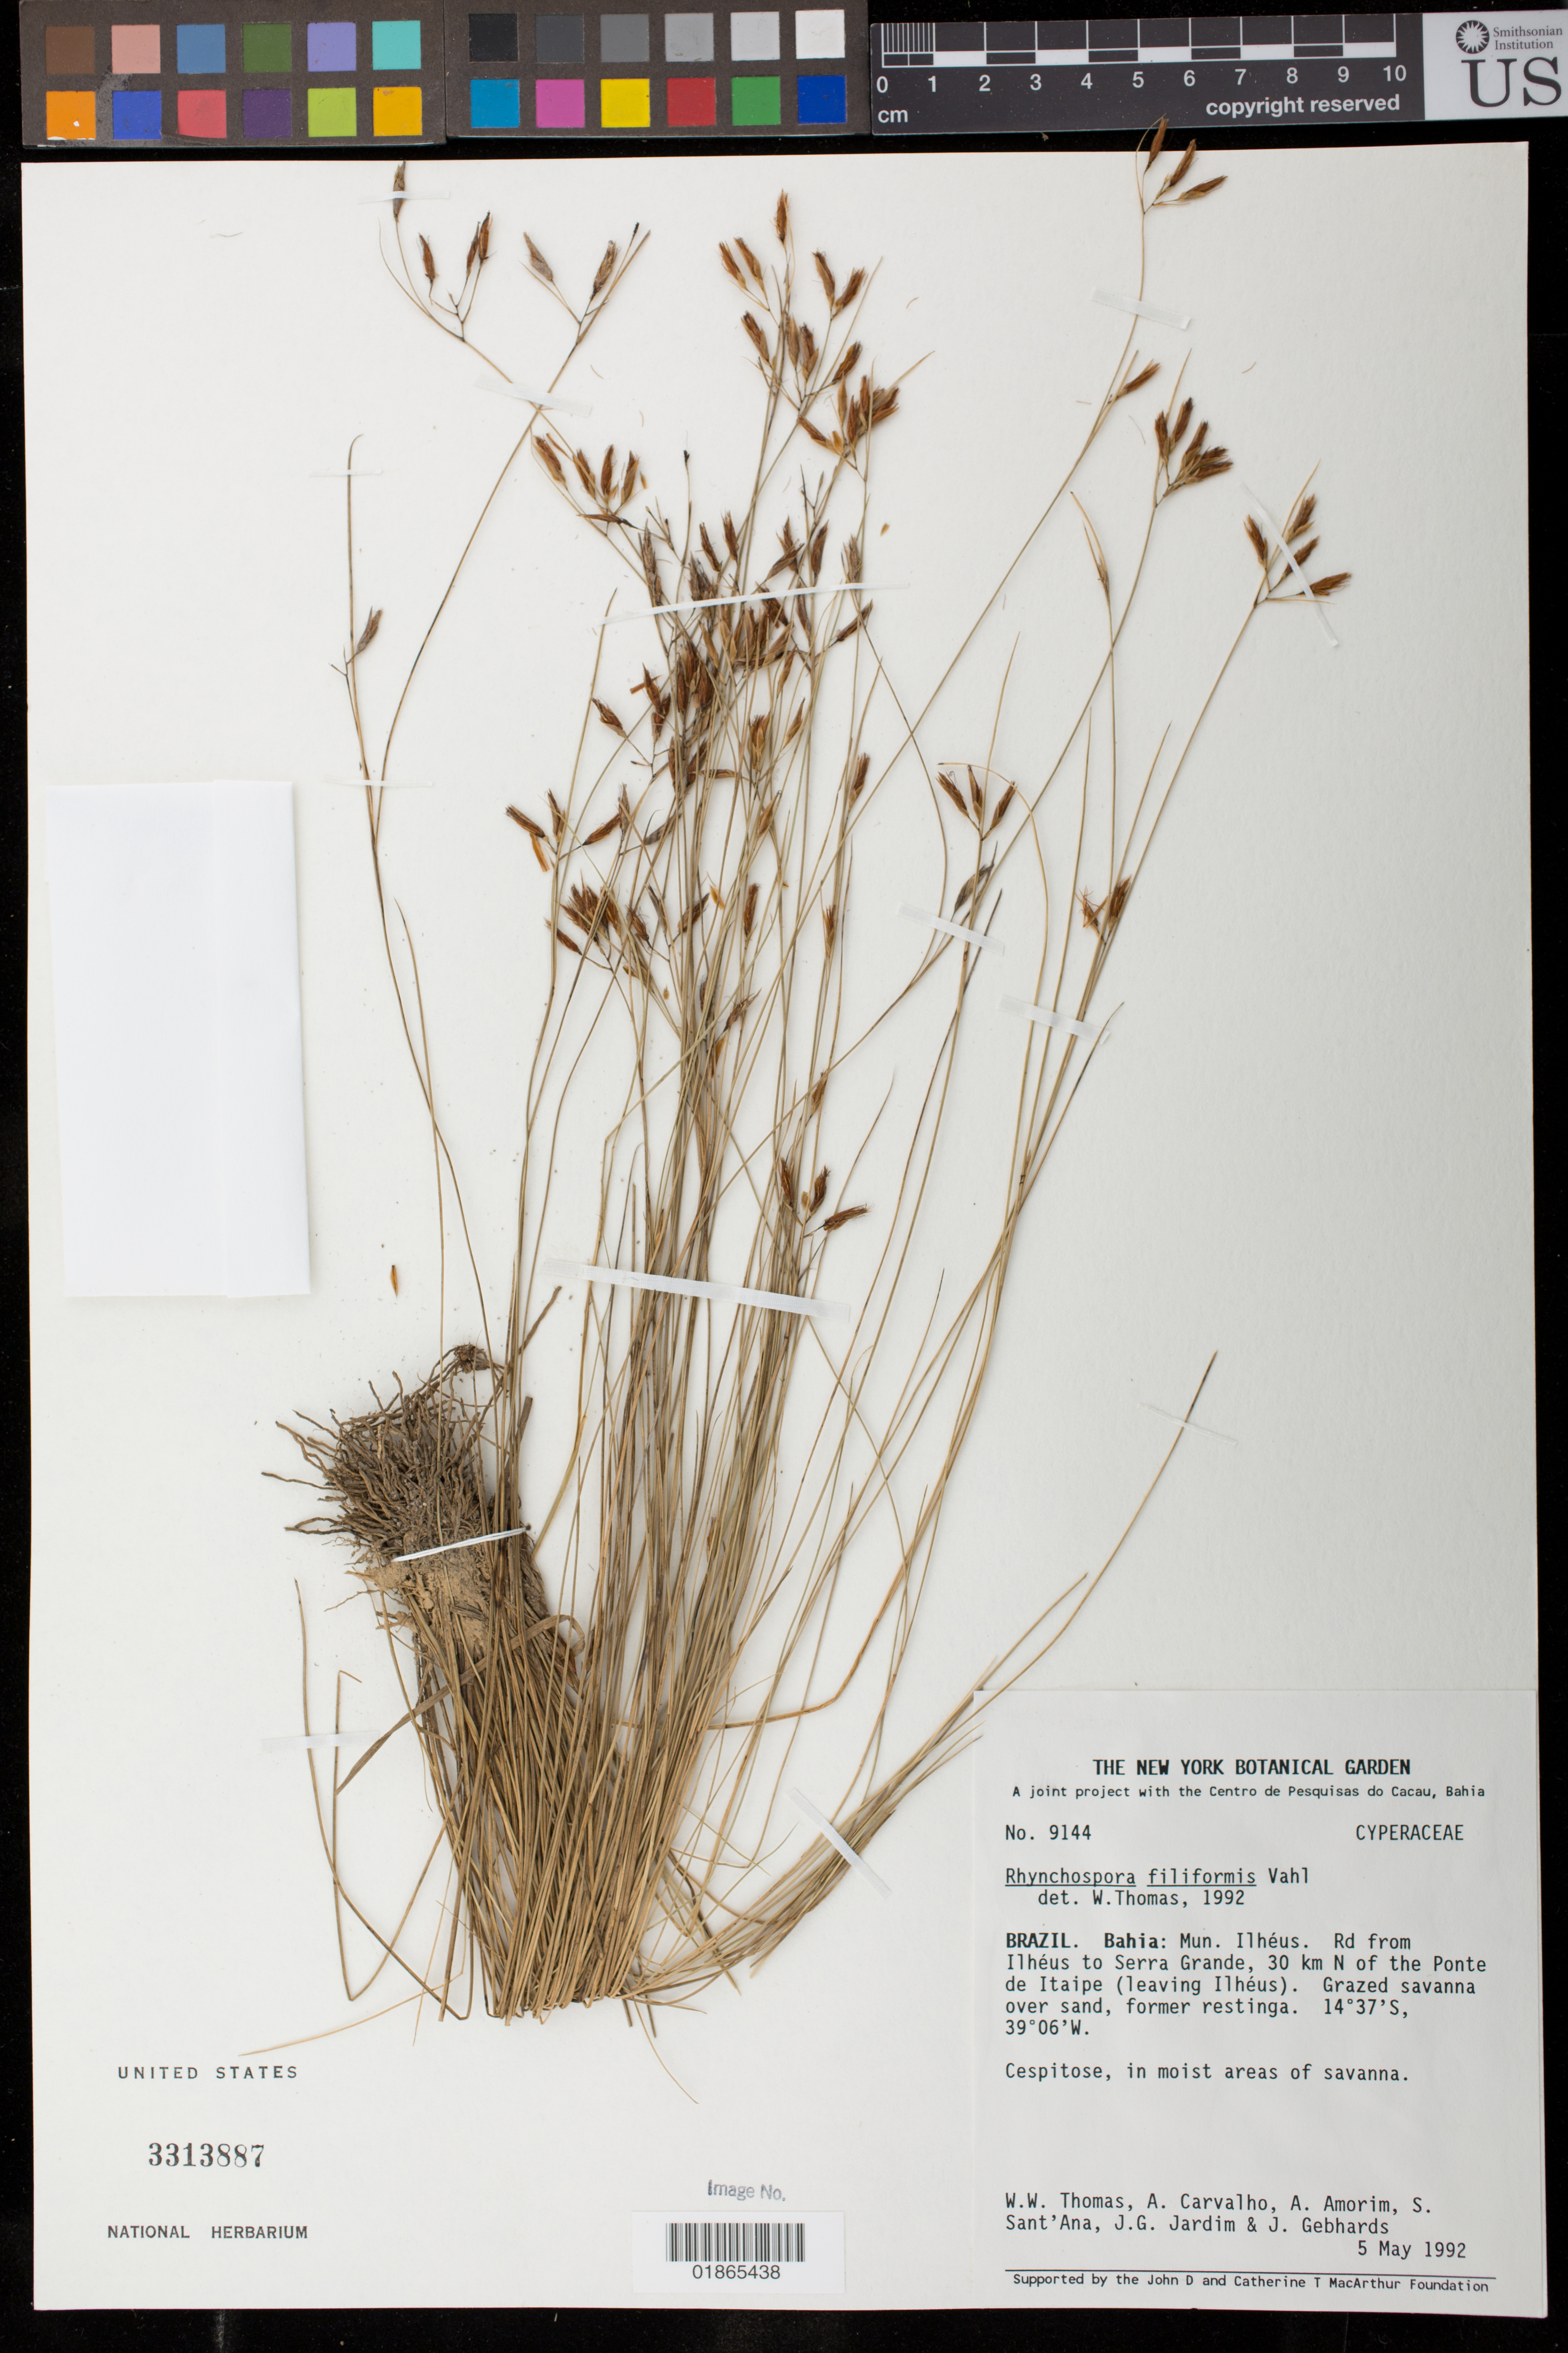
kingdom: Plantae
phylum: Tracheophyta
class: Liliopsida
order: Poales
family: Cyperaceae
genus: Rhynchospora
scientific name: Rhynchospora filiformis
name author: Vahl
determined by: Thomas, W.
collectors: W. W. Thomas, A. M. Carvalho, A. M. Amorim, S. C. Sant' Ana, J. Jardim & J. Gebhards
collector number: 9144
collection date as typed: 05 May 1992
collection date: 1992-05-05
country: Brazil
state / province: Bahia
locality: Road from Ilheus to Serra Grande, 30 km N of the Ponte de Itaipe (leaving Ilheus).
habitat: In moist areas of savanna.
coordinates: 14 37 S, 39 06 W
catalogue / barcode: US 3313887